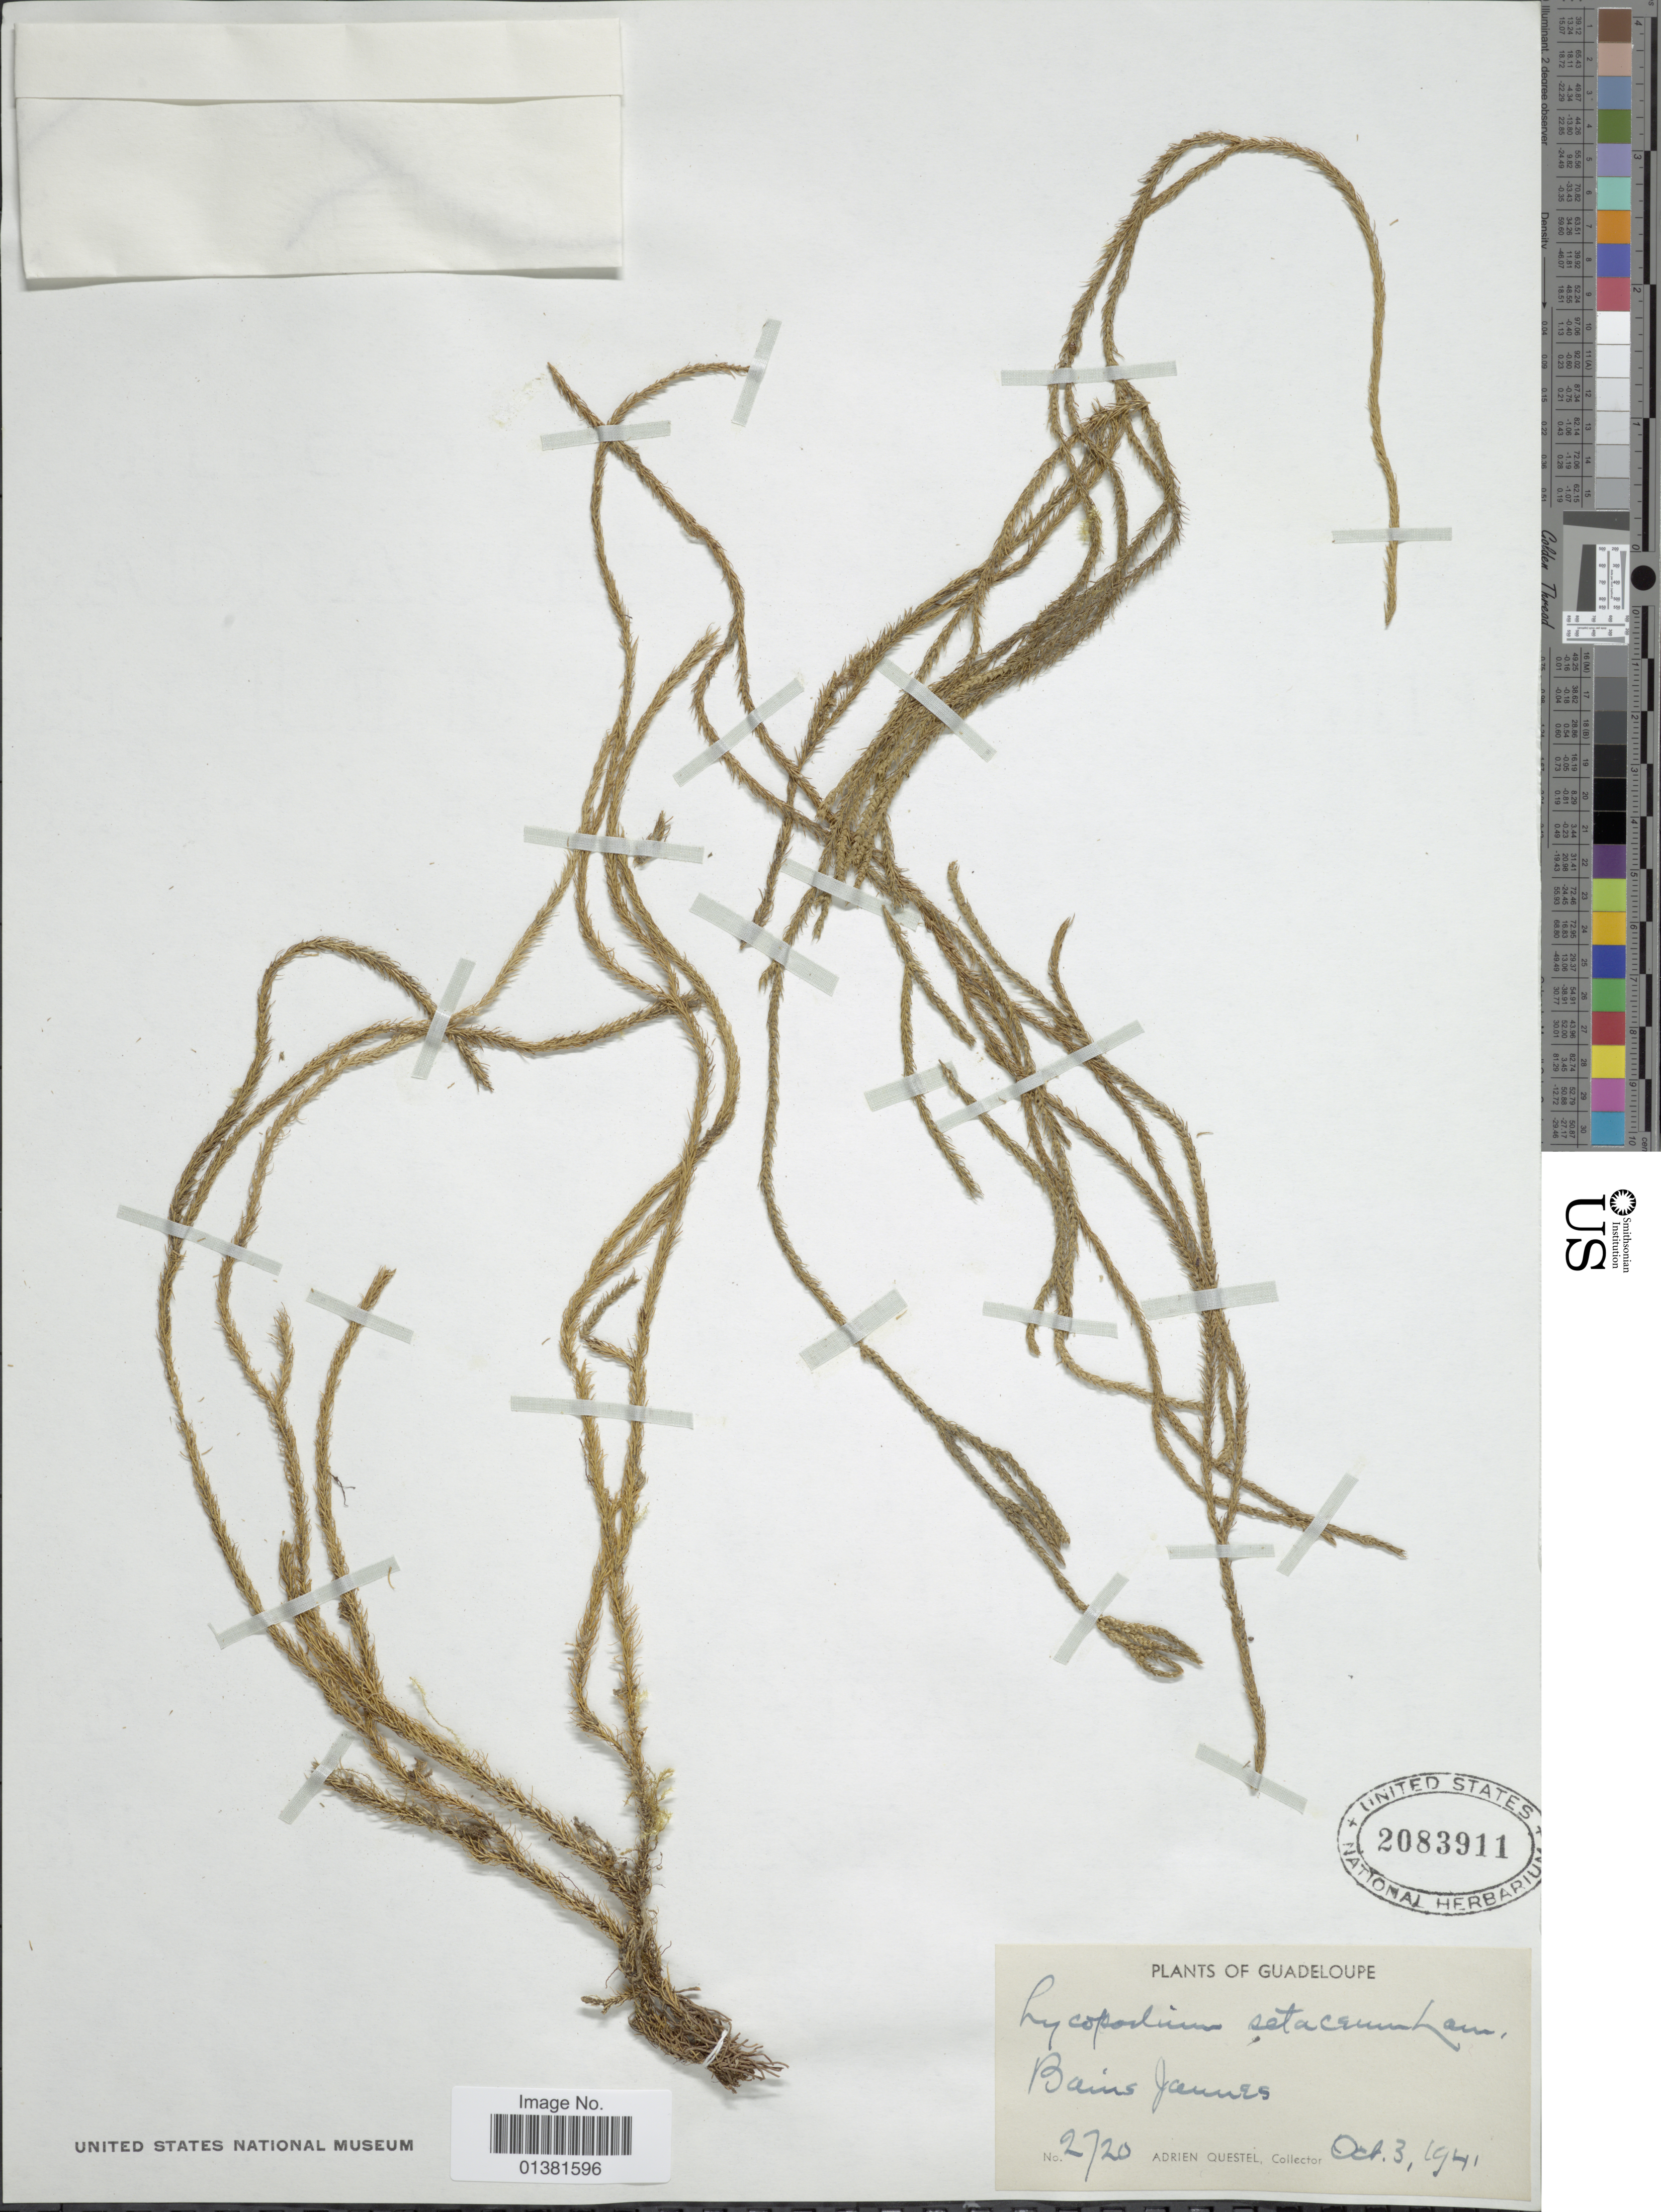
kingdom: Plantae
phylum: Tracheophyta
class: Lycopodiopsida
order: Lycopodiales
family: Lycopodiaceae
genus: Phlegmariurus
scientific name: Phlegmariurus filiformis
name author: (Sw.) W.H. Wagner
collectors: A. Questel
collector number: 2720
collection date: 1941-10-03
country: Guadeloupe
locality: Bains James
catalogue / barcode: US 2083911